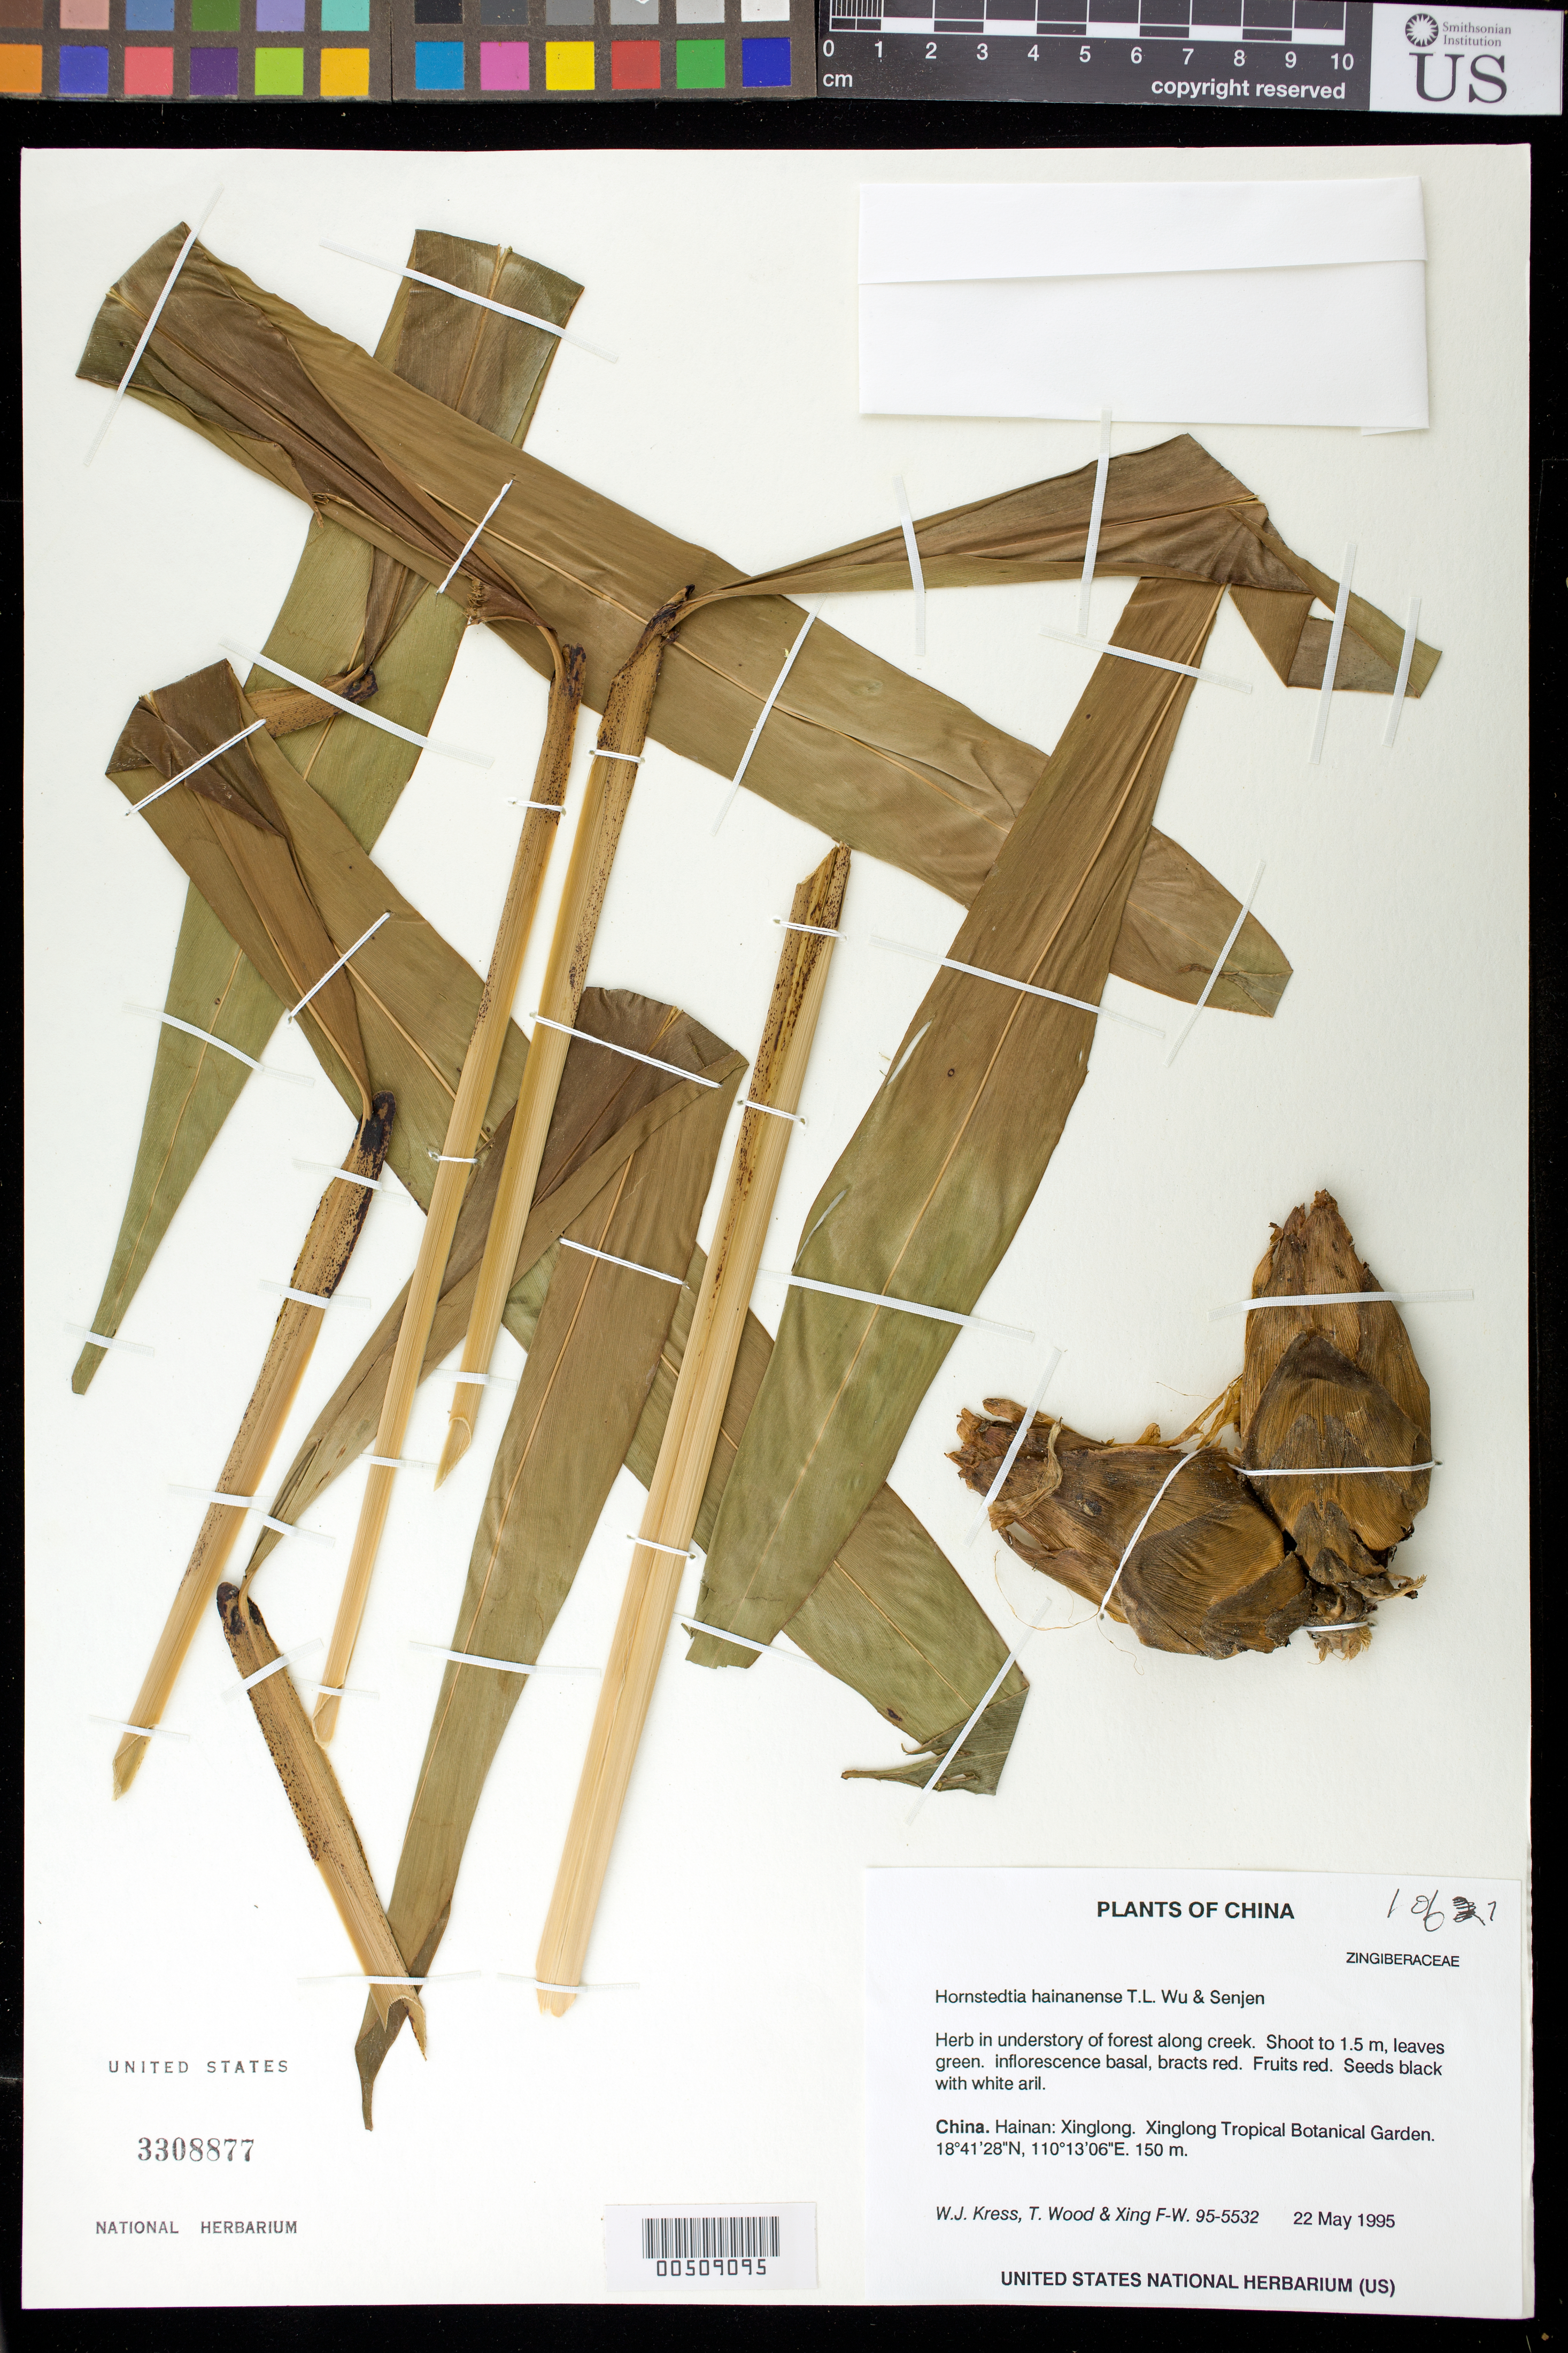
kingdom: Plantae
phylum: Tracheophyta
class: Liliopsida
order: Zingiberales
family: Zingiberaceae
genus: Hornstedtia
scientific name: Hornstedtia hainanensis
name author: T.L. Wu & S.J. Chen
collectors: W. J. Kress, T. Wood & F. Xing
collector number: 95-5532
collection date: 1995-05-22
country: China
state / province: Hainan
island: Hainan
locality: Xinglong. Xinglong Tropical Botanical Garden.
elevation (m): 150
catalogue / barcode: US 3308877